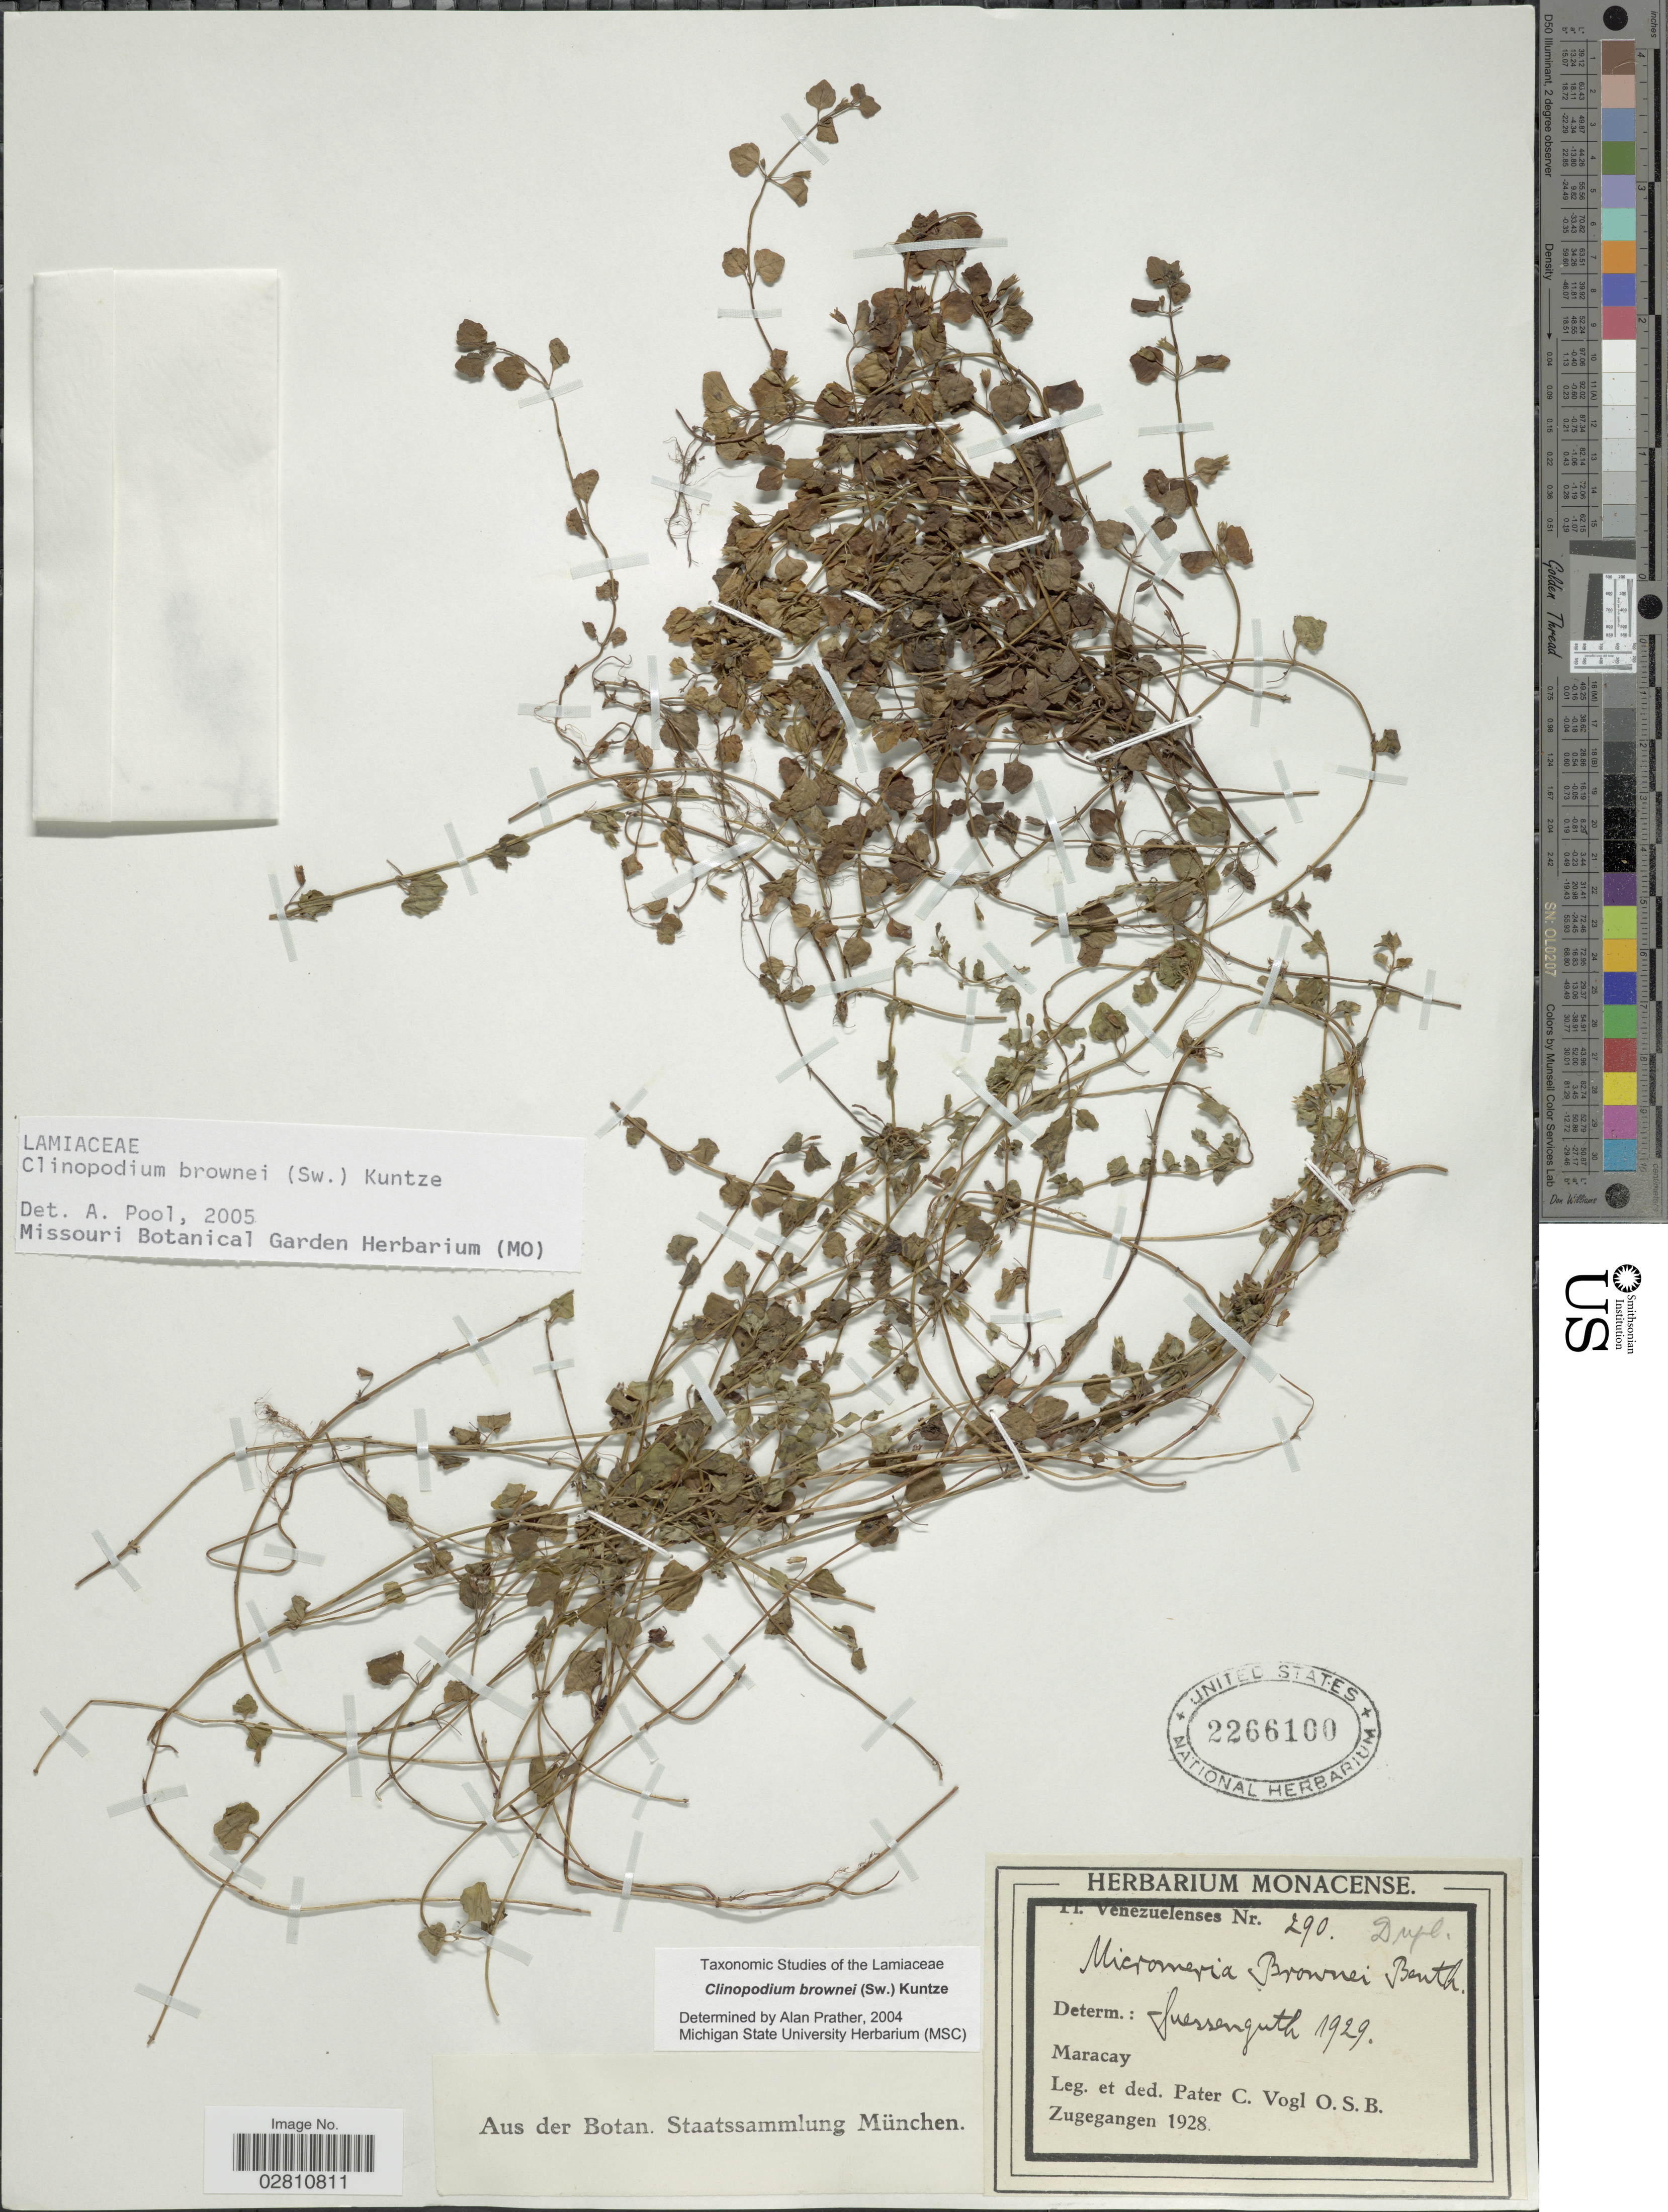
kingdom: Plantae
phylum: Tracheophyta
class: Magnoliopsida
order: Lamiales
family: Lamiaceae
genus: Clinopodium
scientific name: Clinopodium brownei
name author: (Sw.) Kuntze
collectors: P. Vogl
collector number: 290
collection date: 1928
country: Venezuela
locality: Maracay.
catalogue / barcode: US 2266100